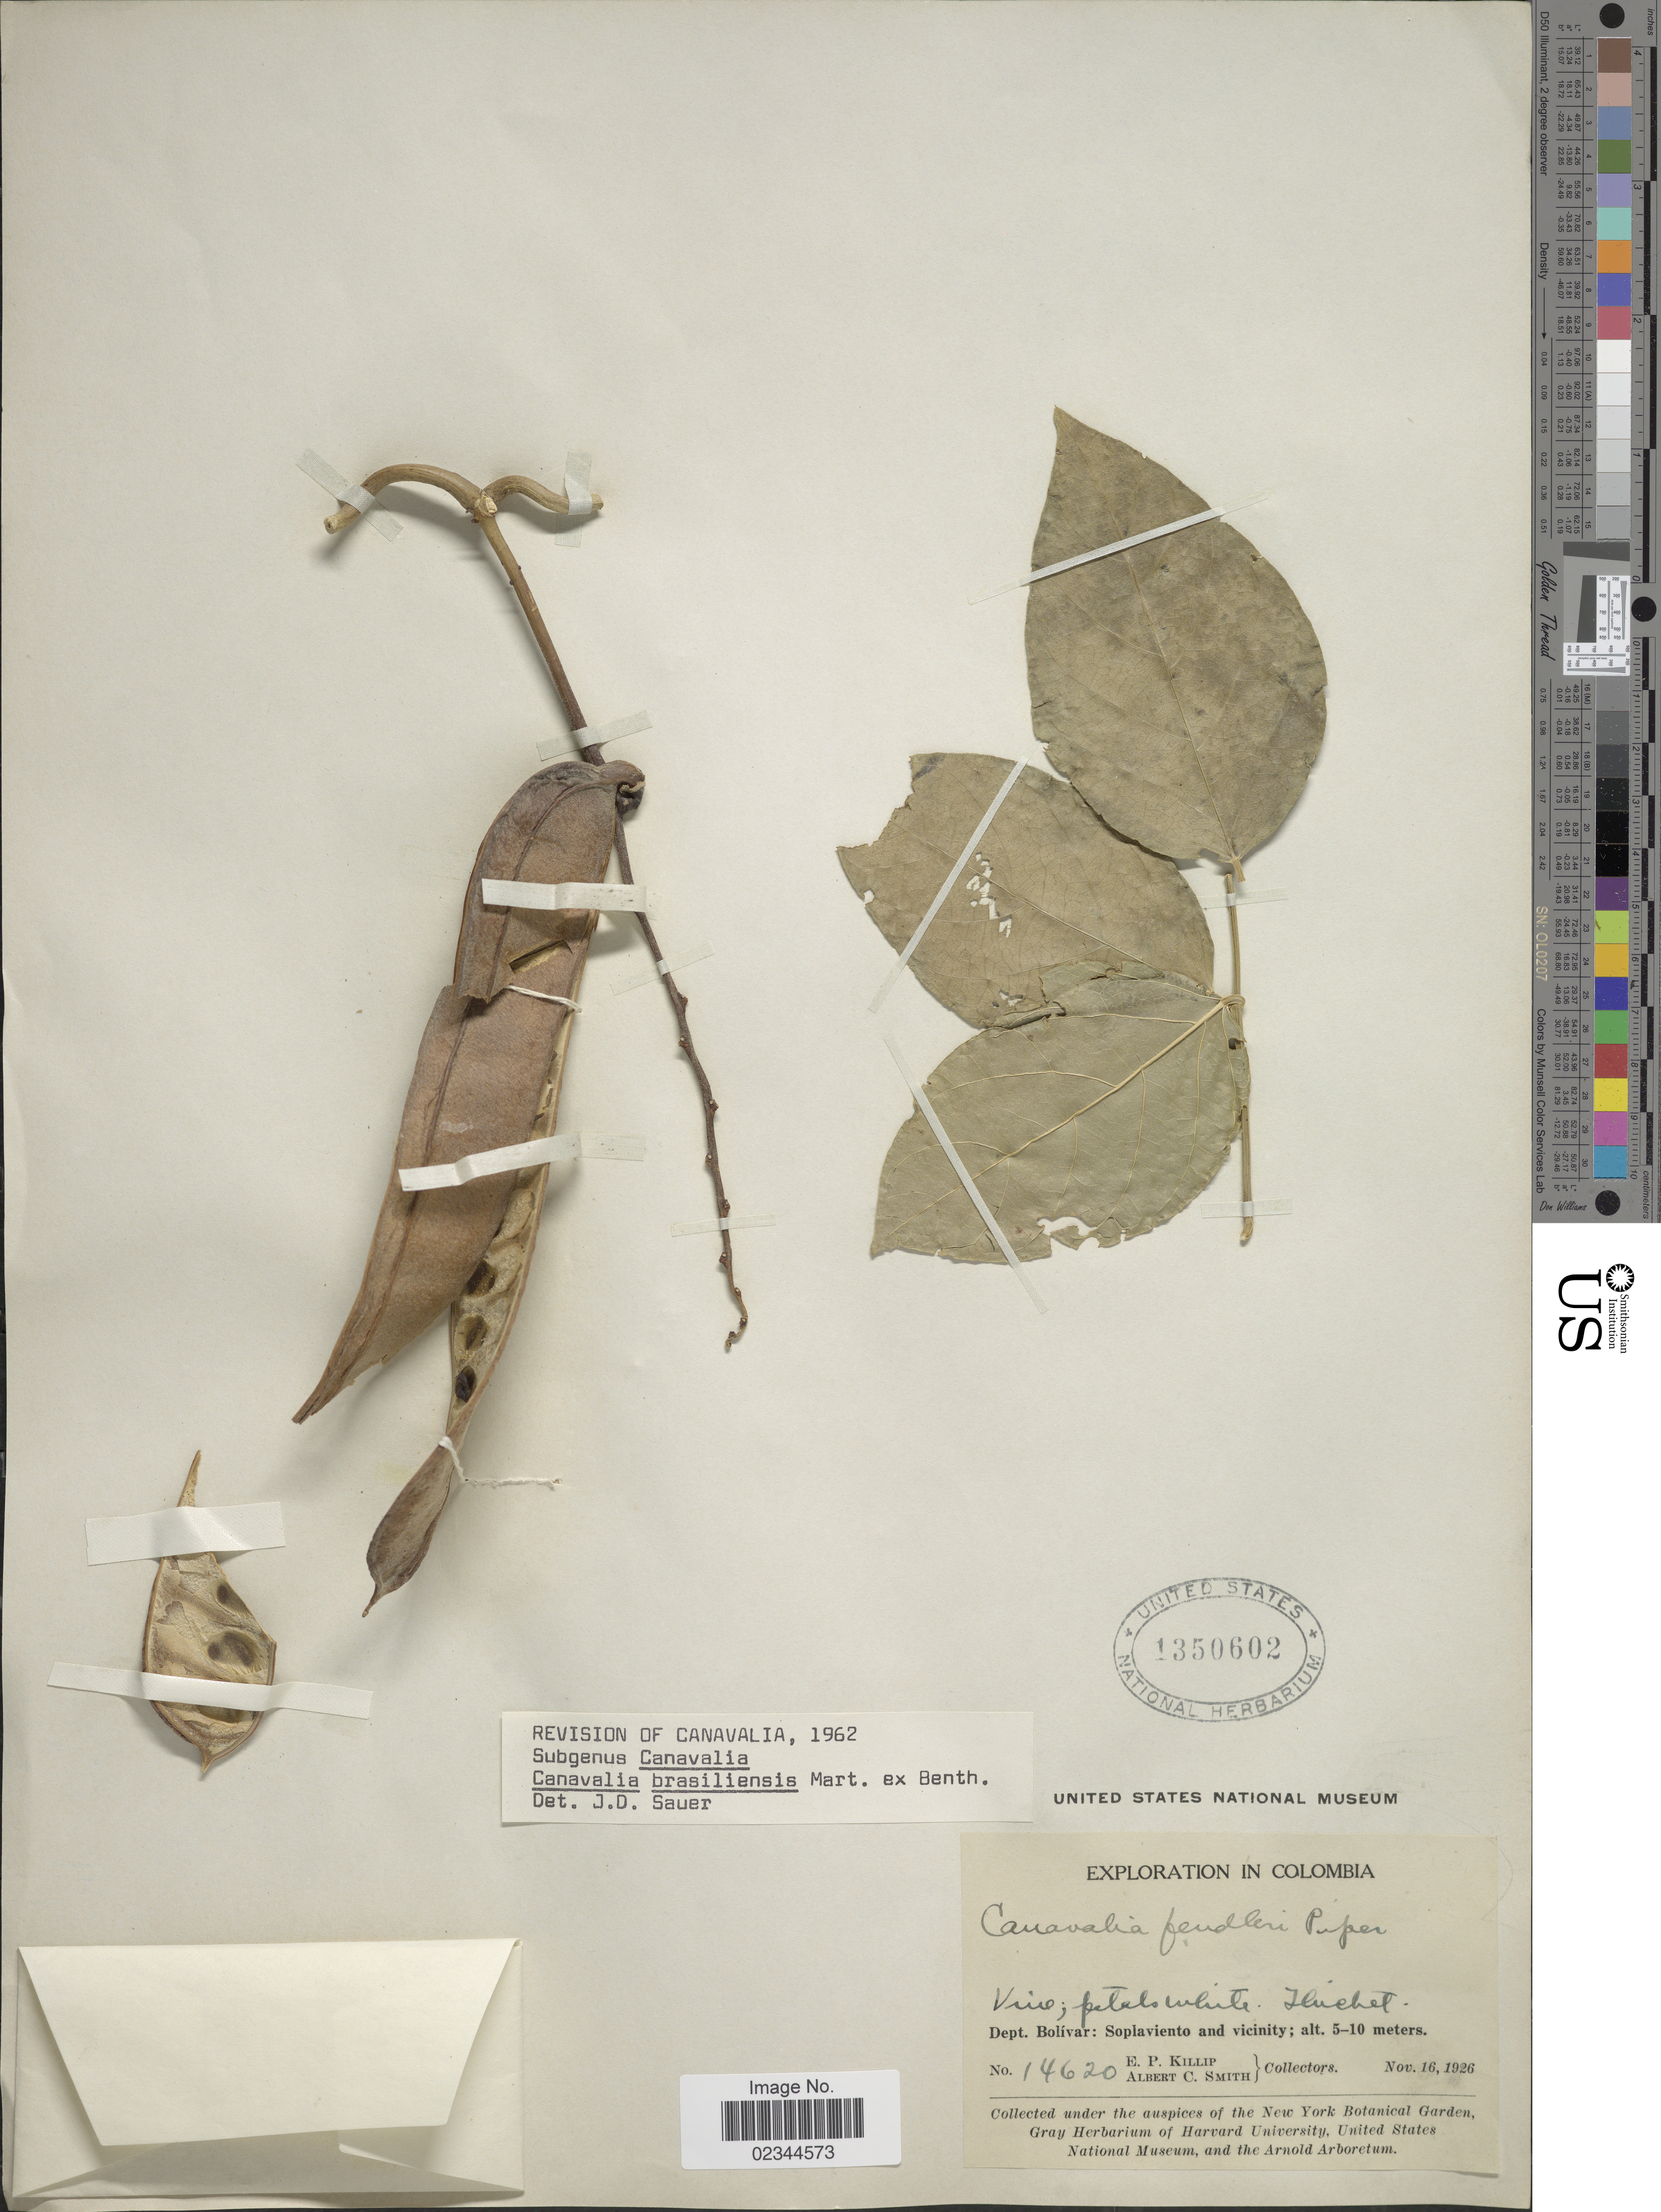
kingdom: Plantae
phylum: Tracheophyta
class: Magnoliopsida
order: Fabales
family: Fabaceae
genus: Canavalia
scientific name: Canavalia brasiliensis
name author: Mart. ex Benth.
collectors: E. P. Killip & A. C. Smith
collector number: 14620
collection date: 1926-11-16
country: Colombia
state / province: Bolívar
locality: Soplaviento and Vicinity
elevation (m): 5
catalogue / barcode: US 1350602